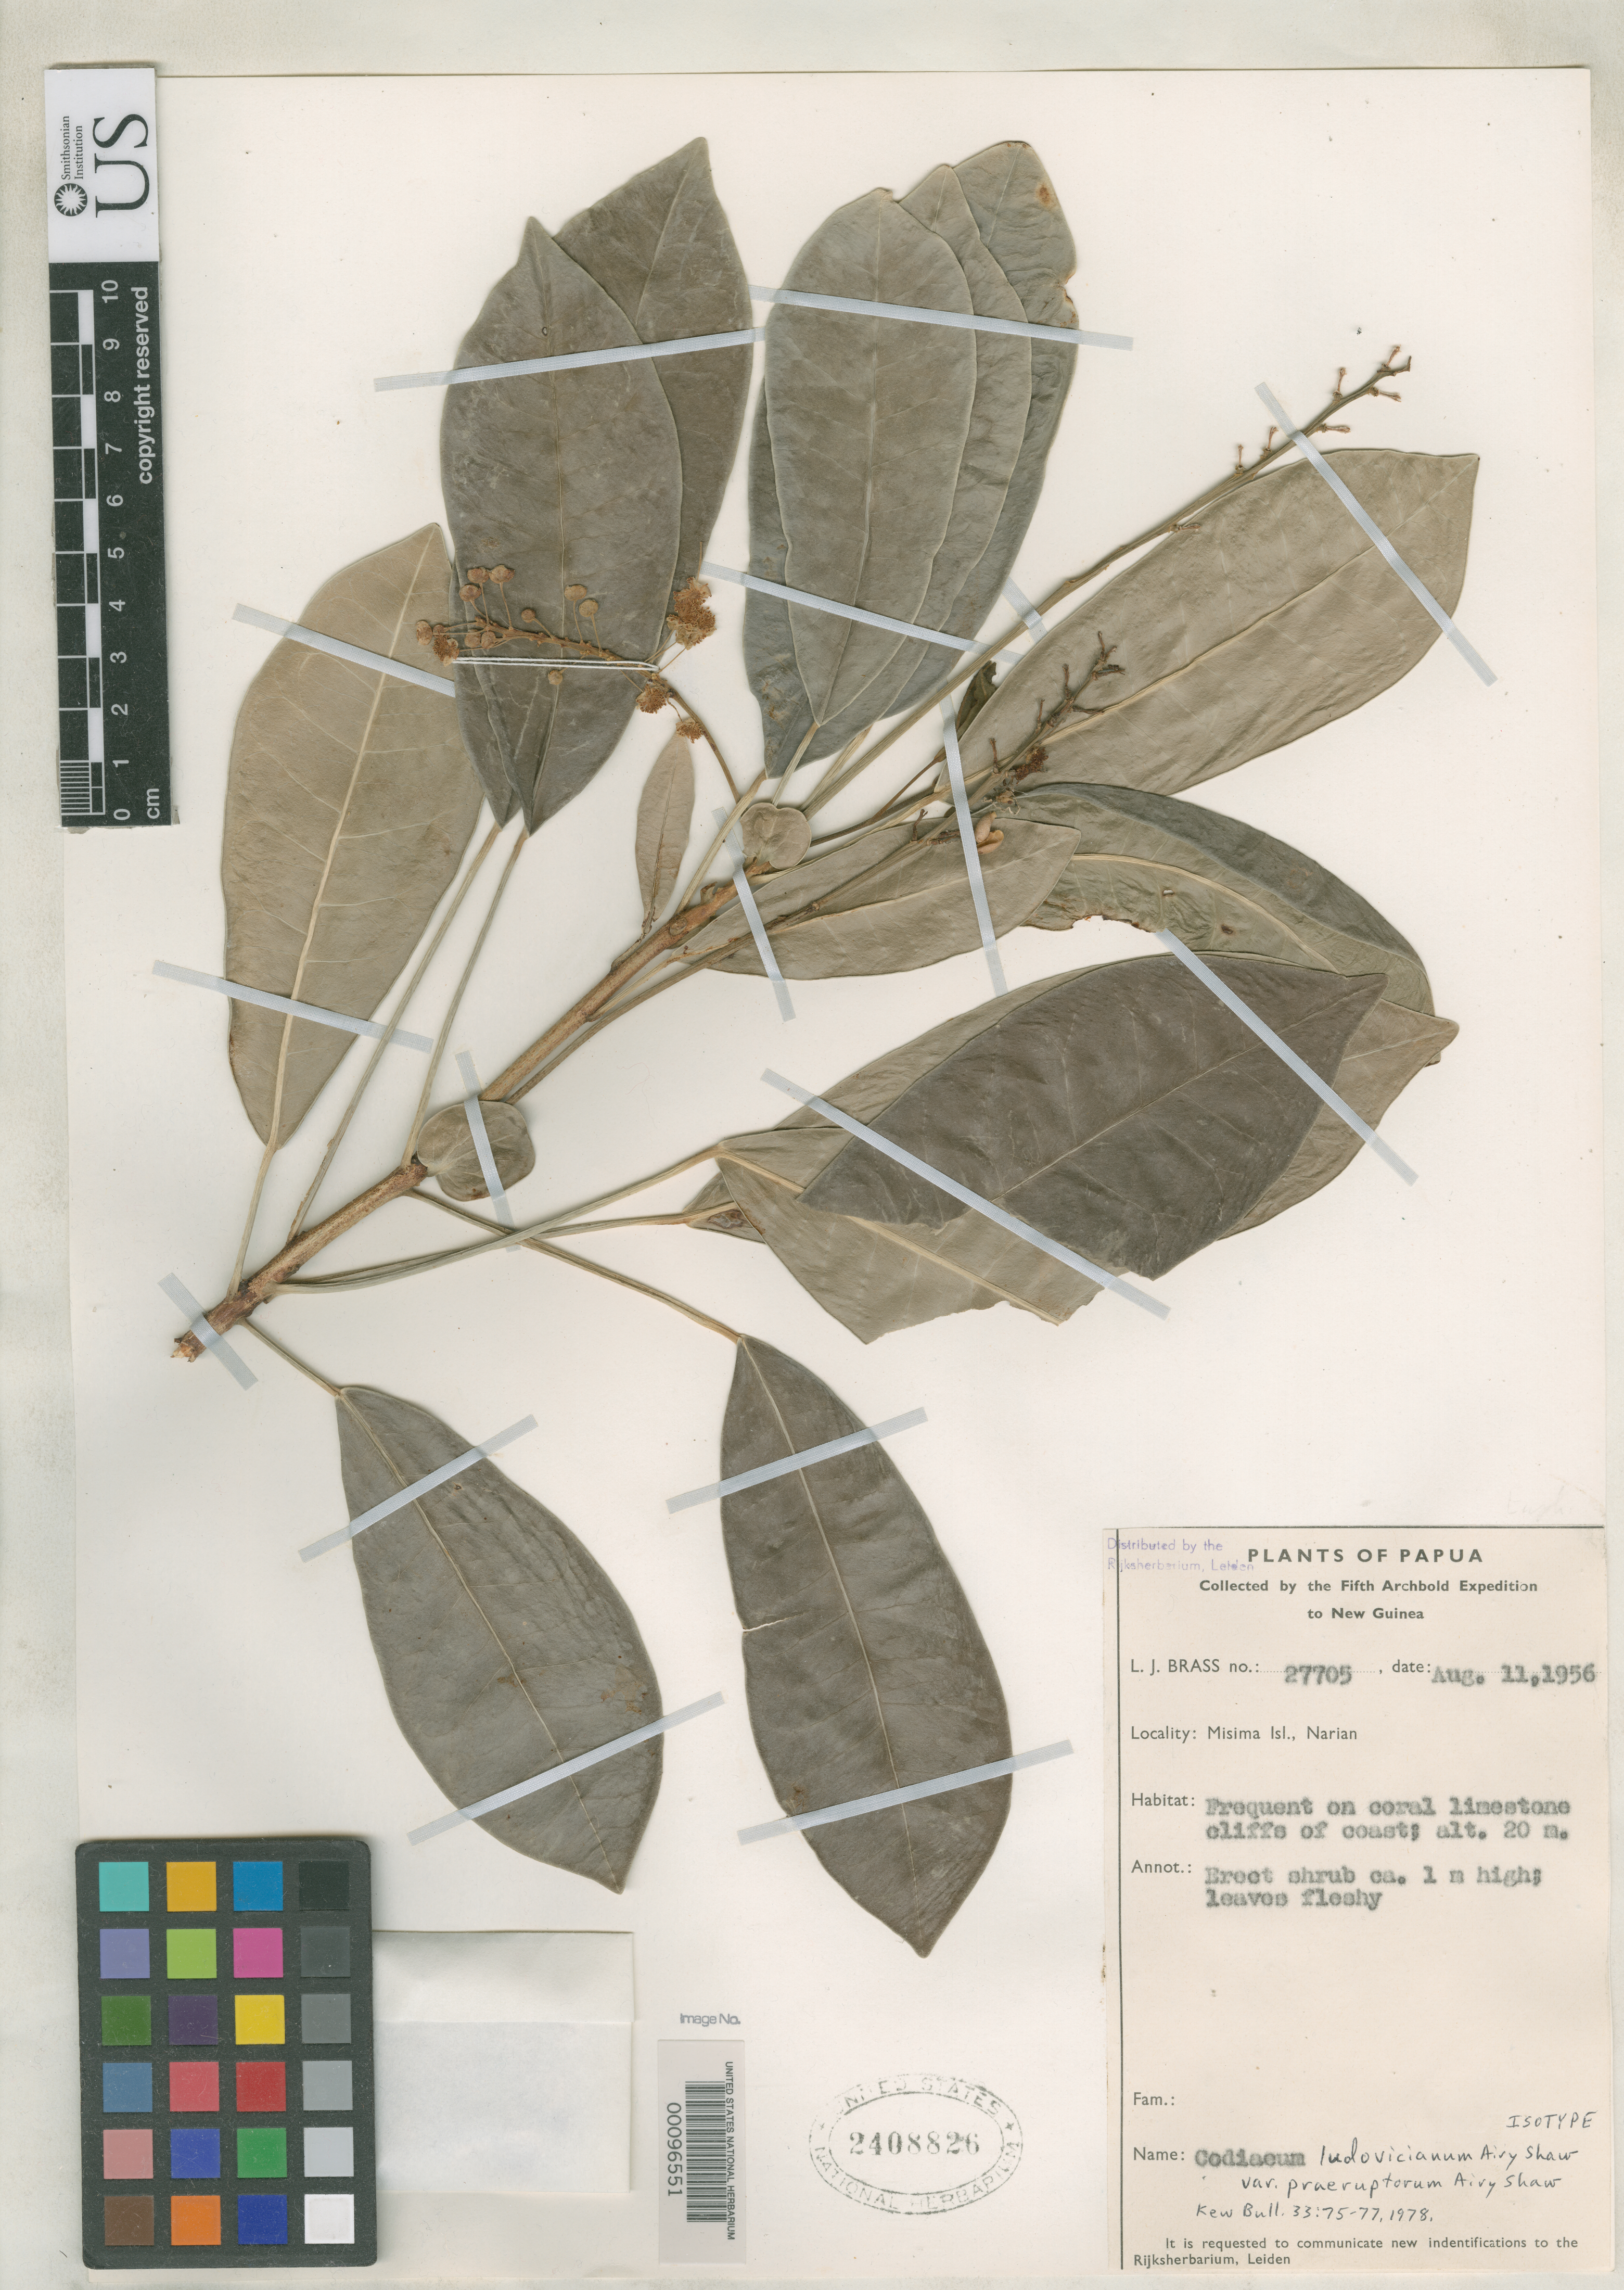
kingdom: Plantae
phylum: Tracheophyta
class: Magnoliopsida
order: Malpighiales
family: Euphorbiaceae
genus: Codiaeum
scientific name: Codiaeum ludovicianum var. praeruptorum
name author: Airy Shaw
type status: Isotype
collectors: L. J. Brass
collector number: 27705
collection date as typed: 11 Aug 1956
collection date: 1956-08-11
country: Papua New Guinea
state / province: Milne Bay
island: Misima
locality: Narian. [Misima Is.]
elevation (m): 20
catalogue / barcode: US 2408826